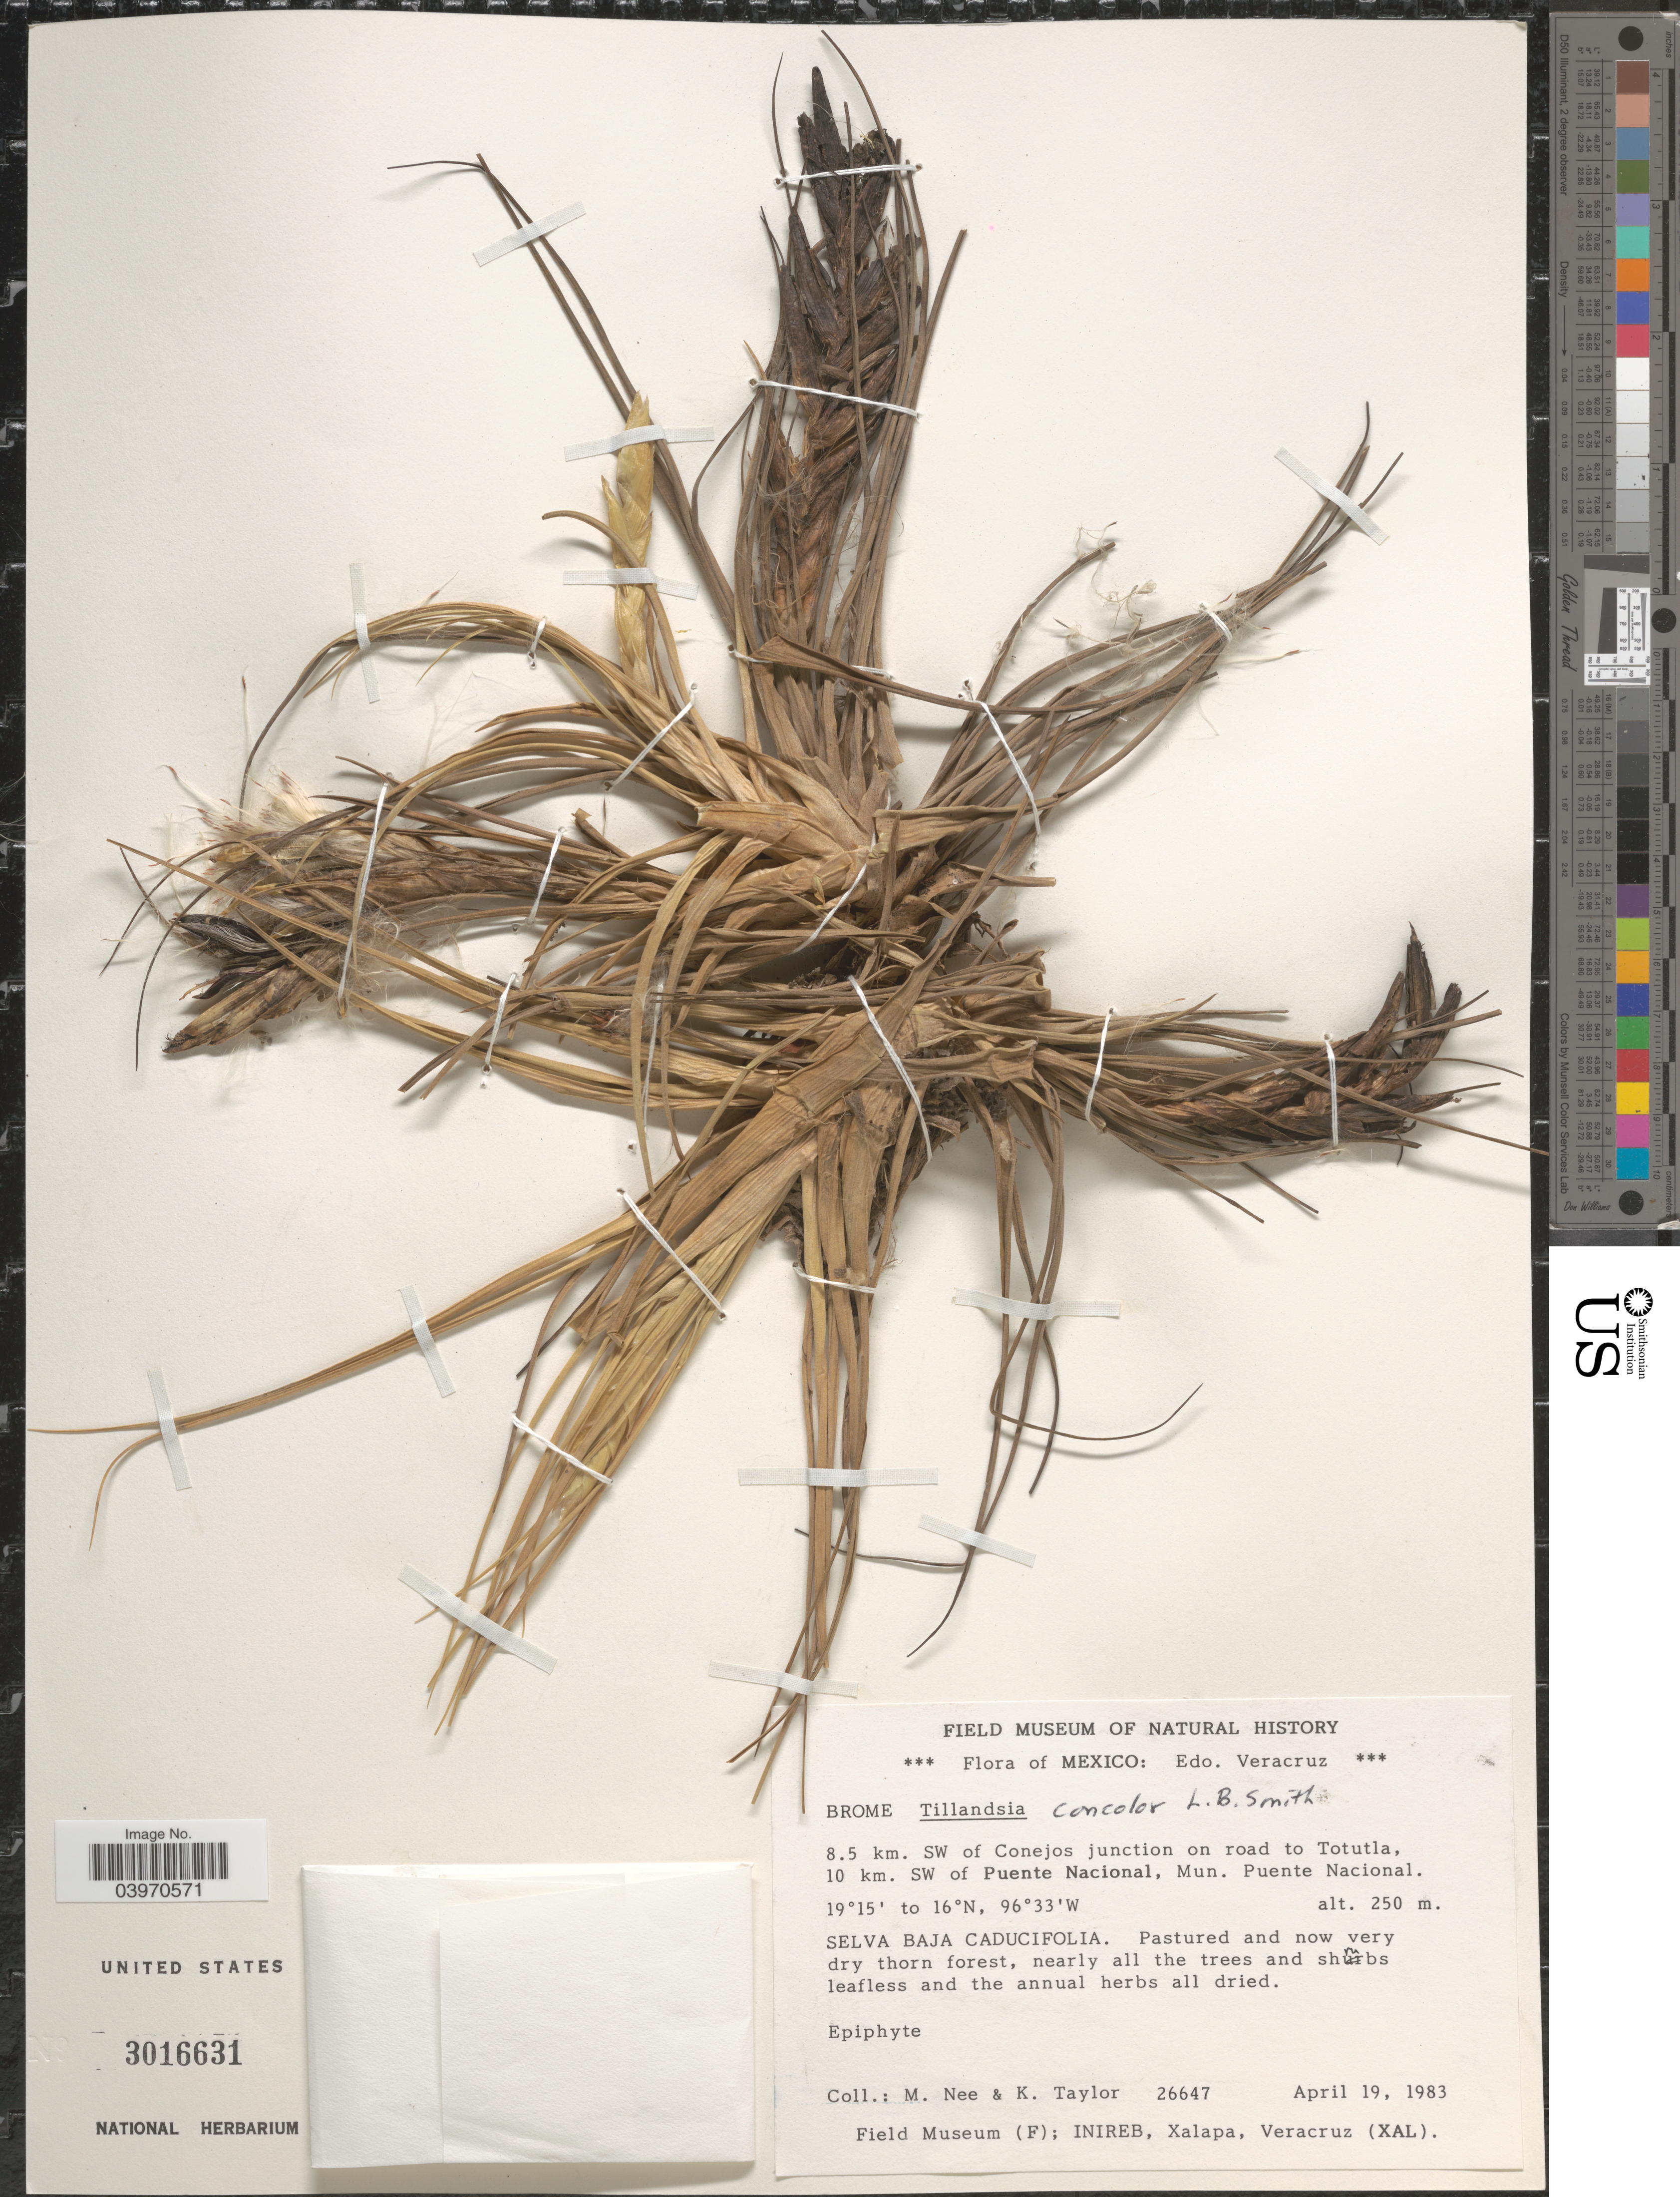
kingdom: Plantae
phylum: Tracheophyta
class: Liliopsida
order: Poales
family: Bromeliaceae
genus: Tillandsia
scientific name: Tillandsia concolor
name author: L.B. Sm.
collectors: M. Nee & K. Taylor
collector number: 26647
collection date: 1983-04-19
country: Mexico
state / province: Veracruz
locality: Edo. Veracruz. 8.5 km. SW of Conejos junction on road to Totutla, 10 km. SW of Puente Nacional, Mun. Puente Nacional.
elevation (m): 250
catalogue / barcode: US 3016631